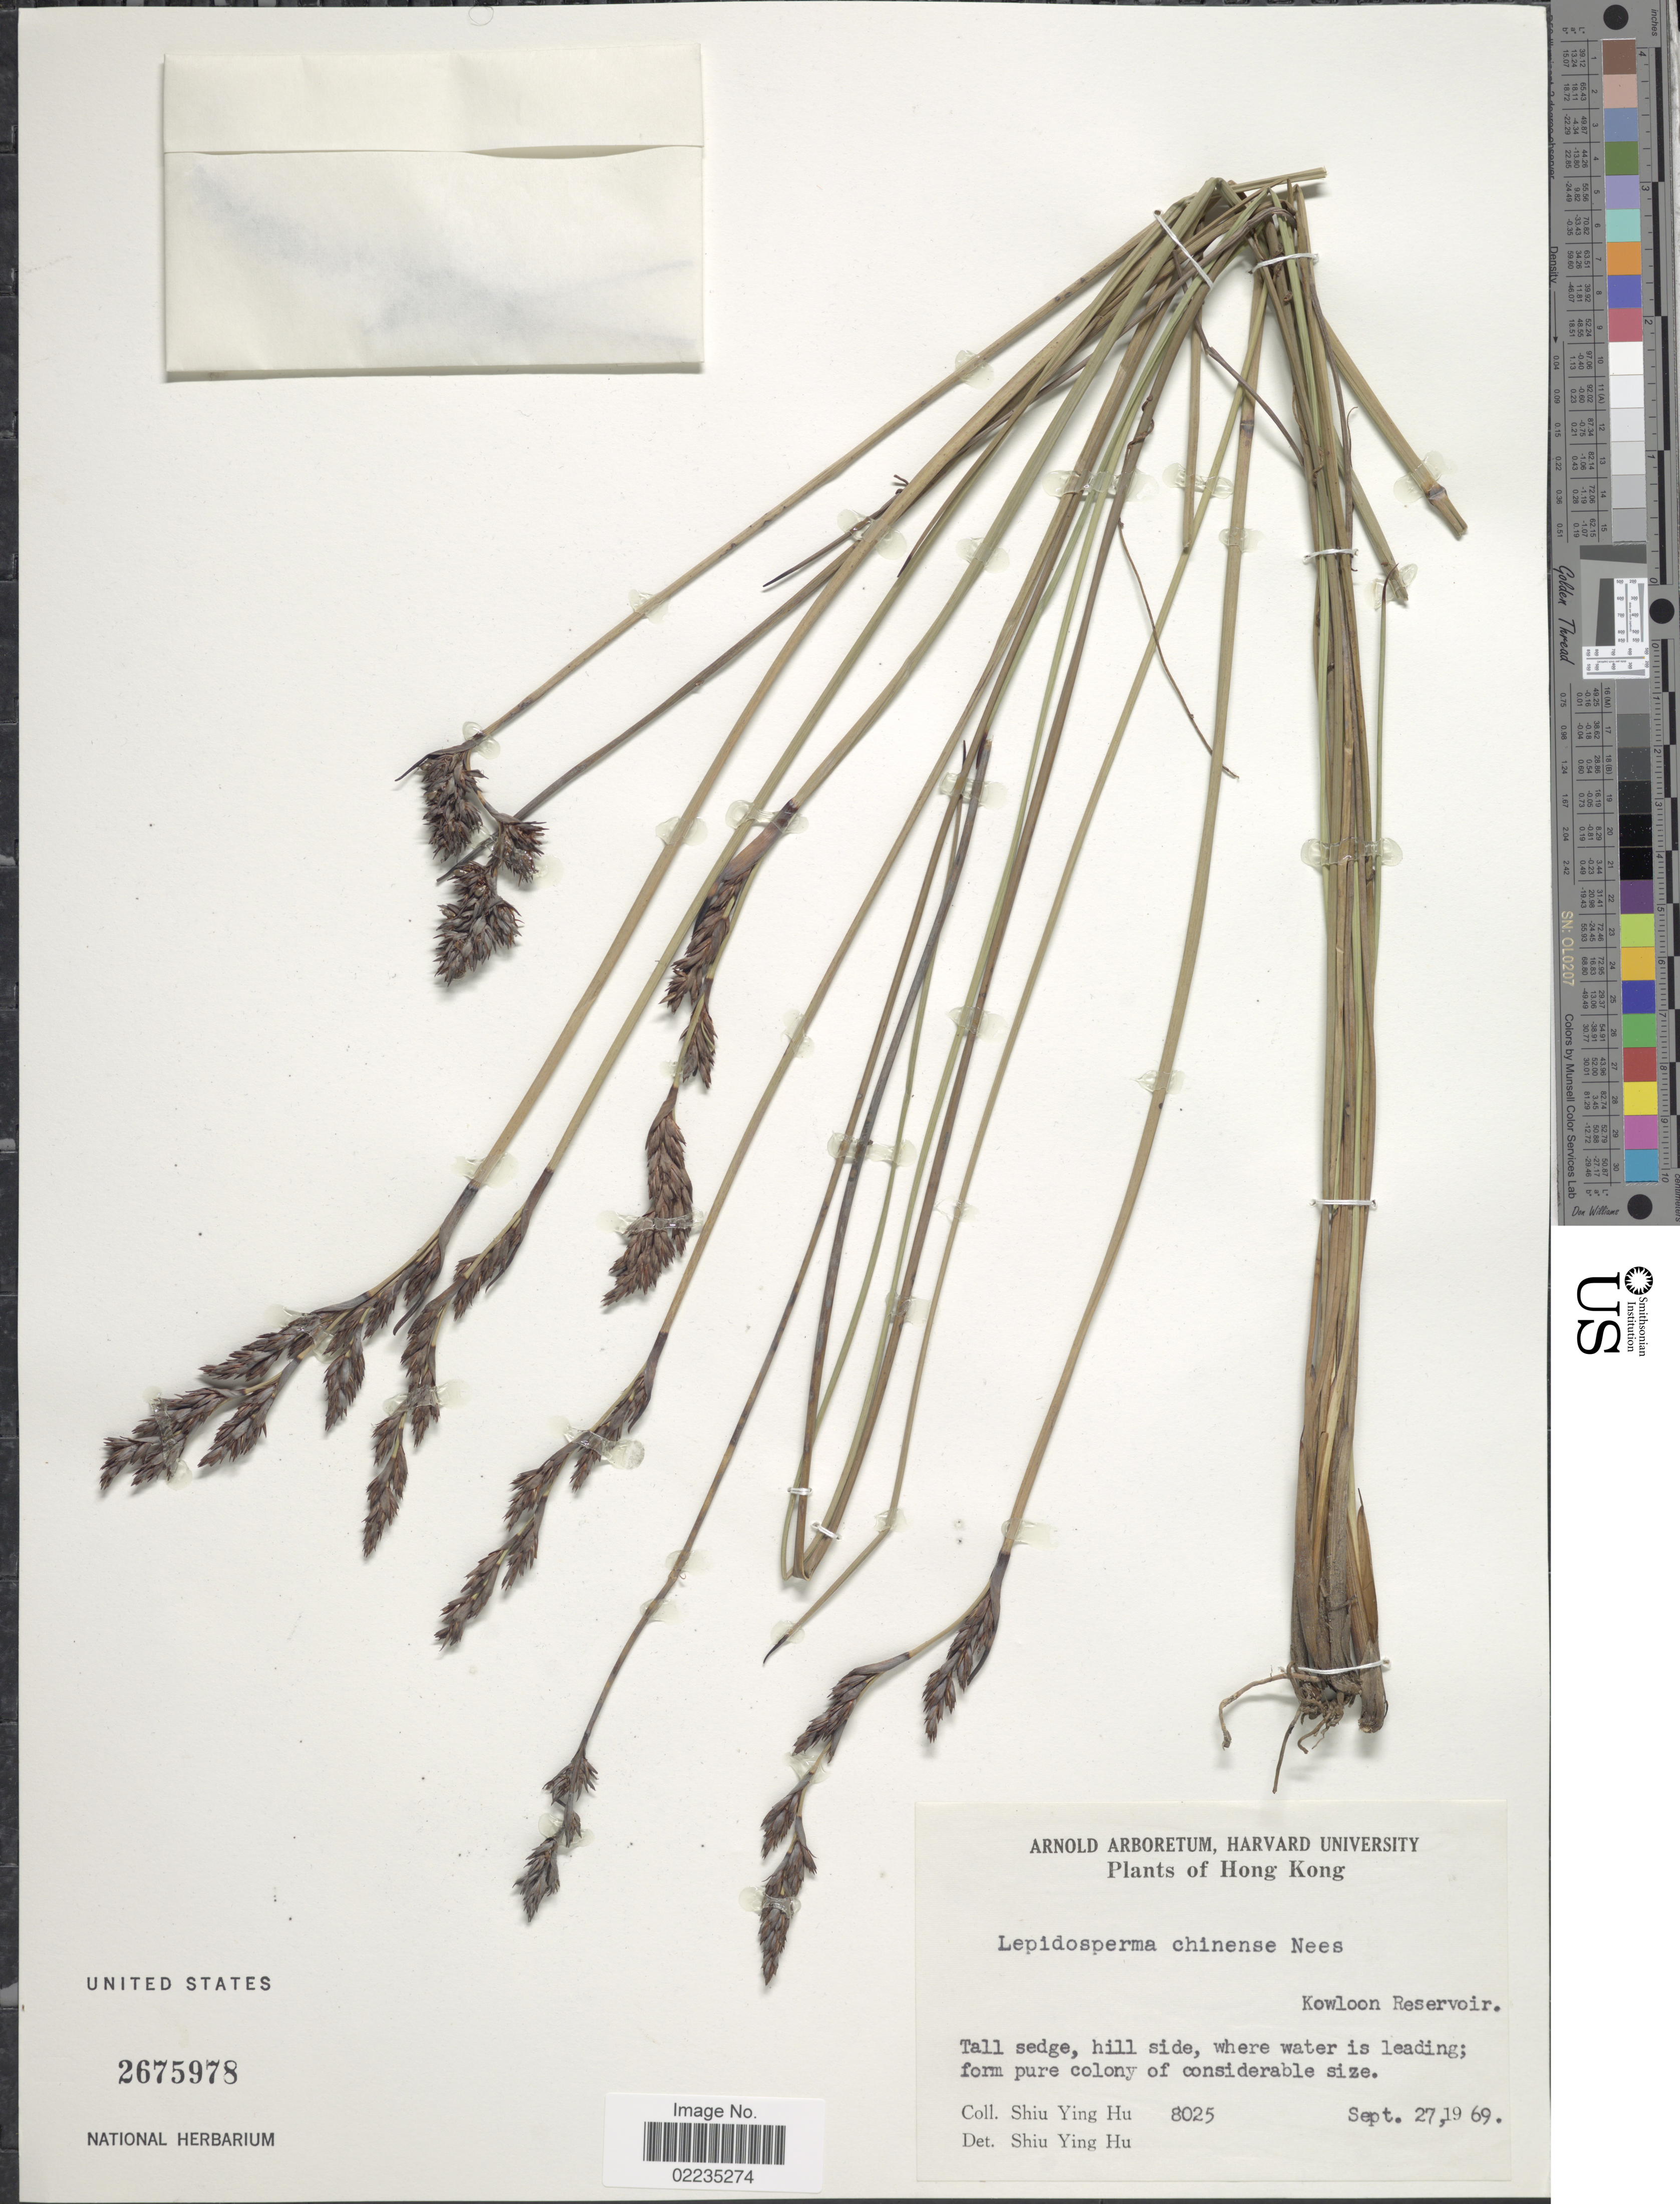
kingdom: Plantae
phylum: Tracheophyta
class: Liliopsida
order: Poales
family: Cyperaceae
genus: Lepidosperma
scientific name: Lepidosperma chinense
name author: Nees & Meyen ex Kunth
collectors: S. Y. Hu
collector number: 8025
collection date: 1969-09-27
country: China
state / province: Hong Kong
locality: Kowloon Reservoir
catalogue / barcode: US 2675978